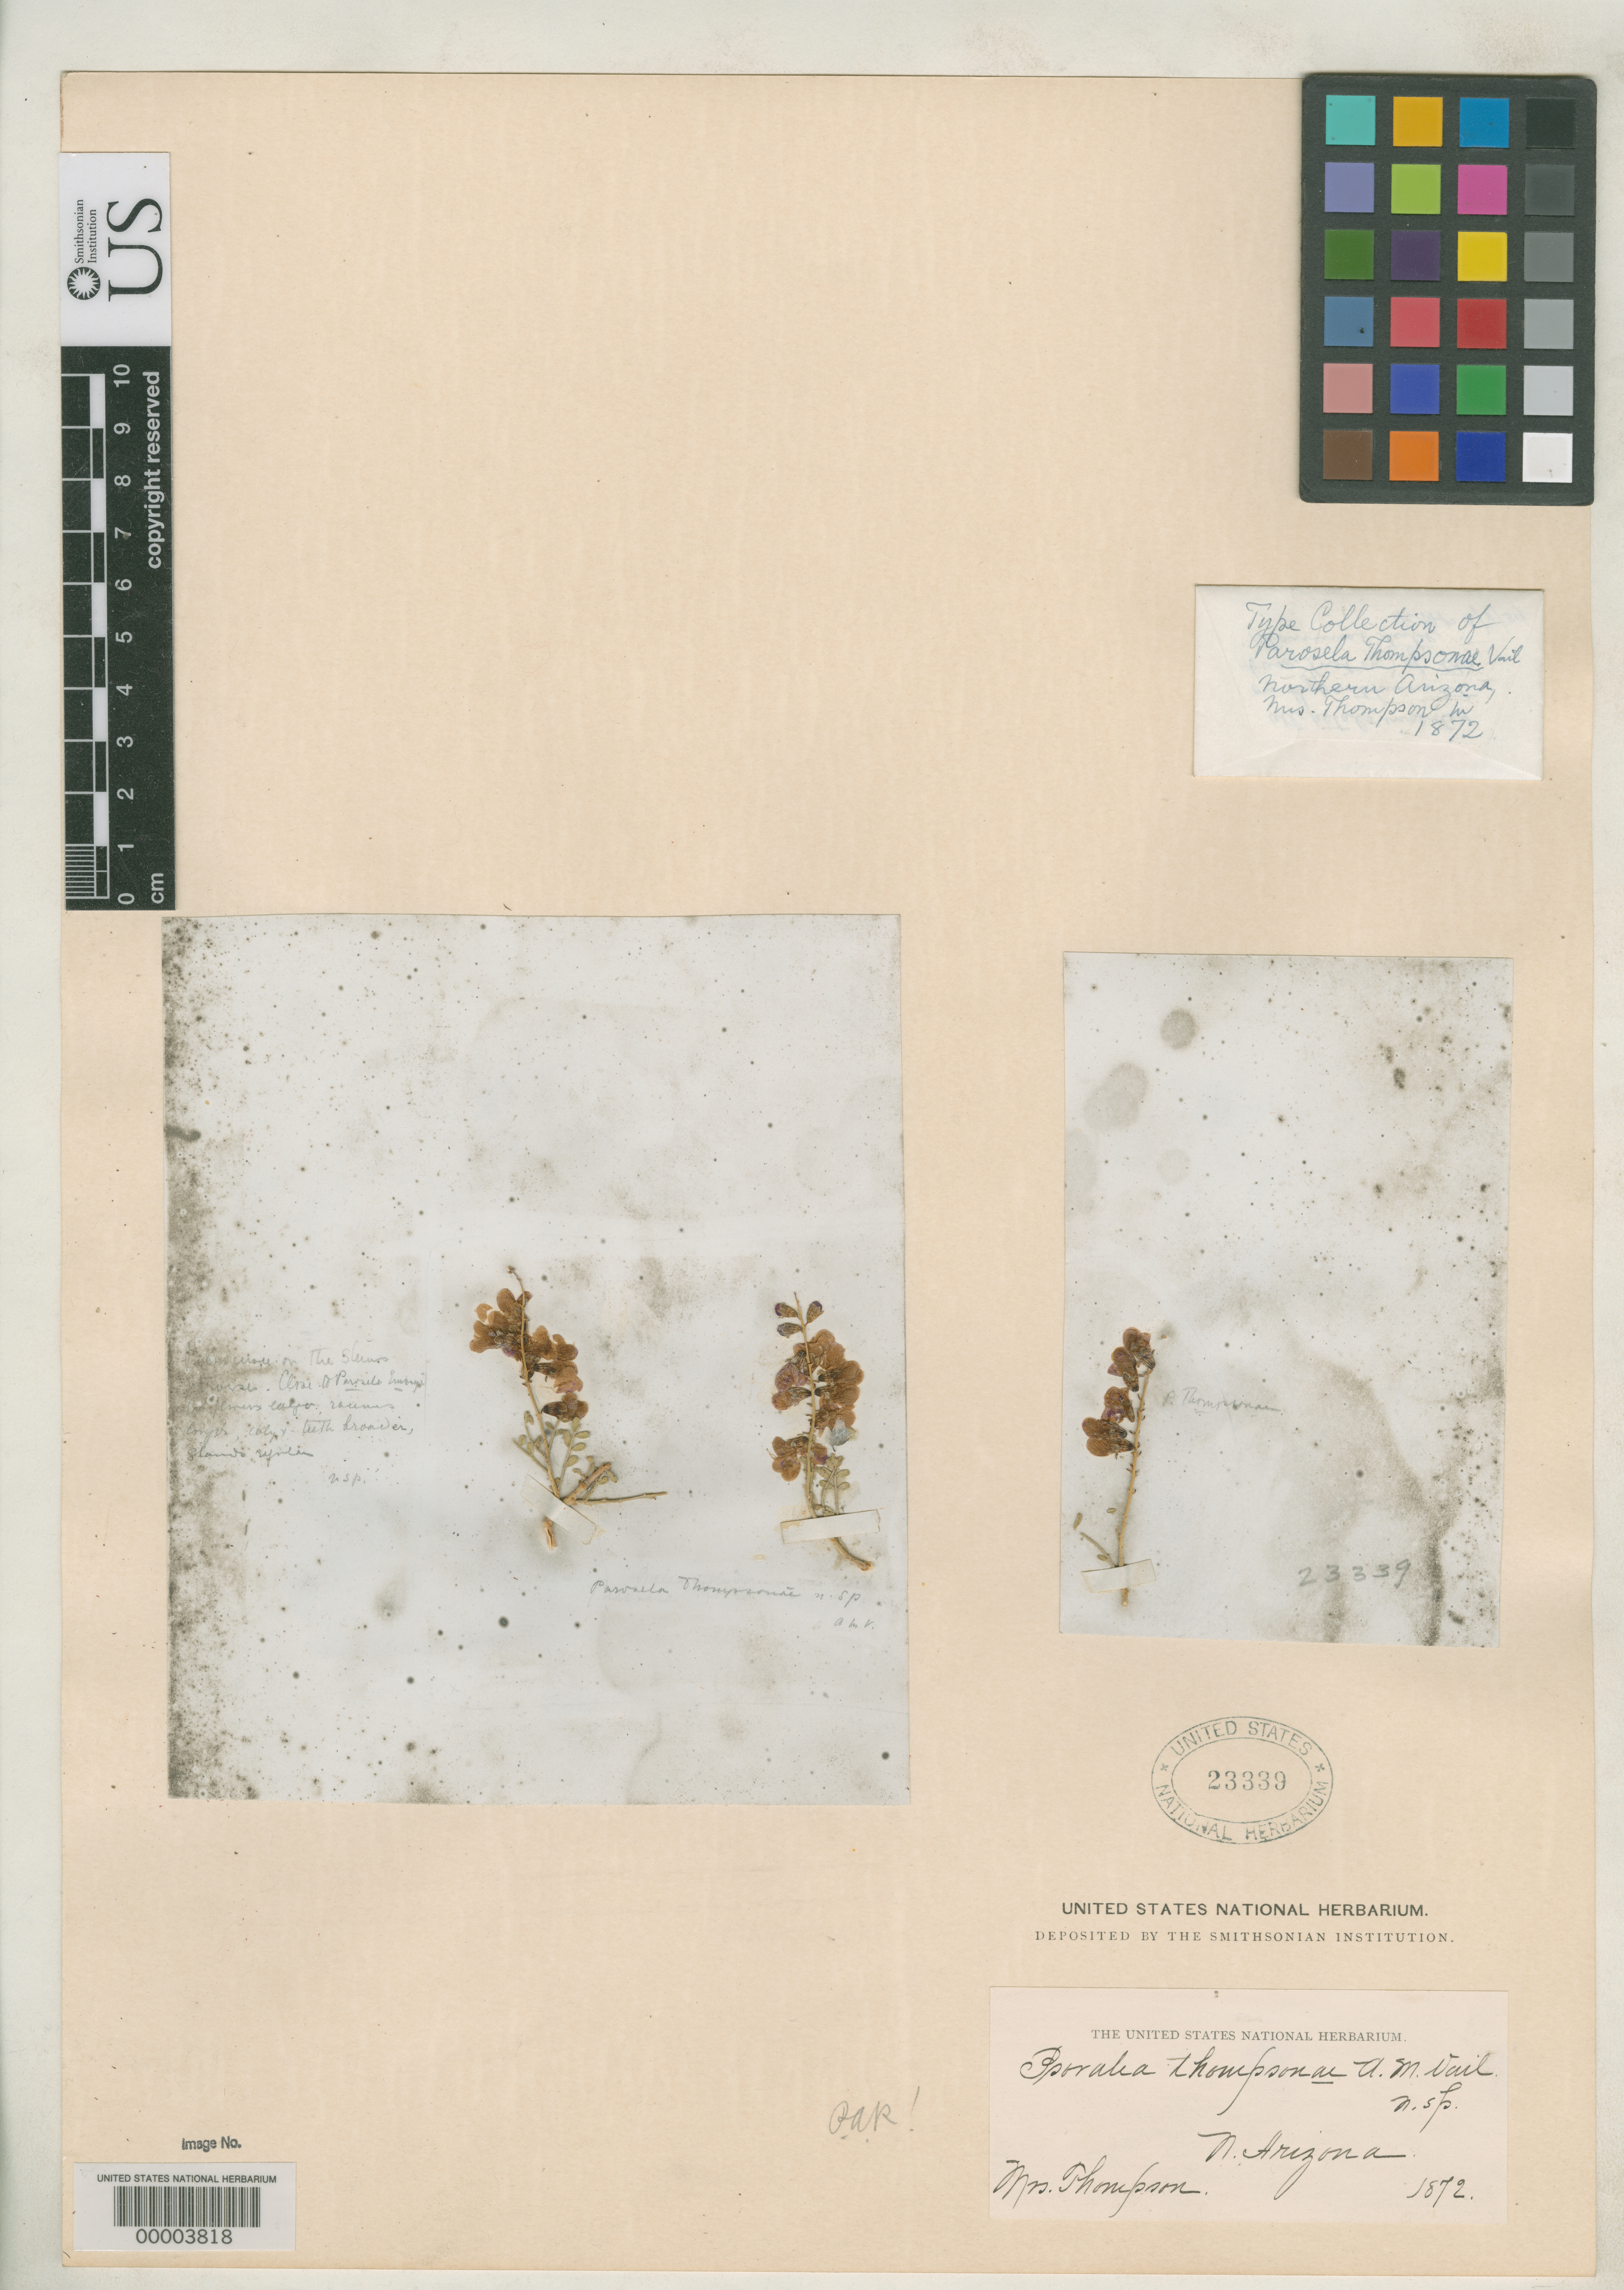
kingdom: Plantae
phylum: Tracheophyta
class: Magnoliopsida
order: Fabales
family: Fabaceae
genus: Parosela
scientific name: Parosela thompsoniae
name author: Vail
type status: Type Collection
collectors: Thompson, --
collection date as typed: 1872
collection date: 1872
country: United States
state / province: Arizona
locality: Northern Arizona.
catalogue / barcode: US 23339